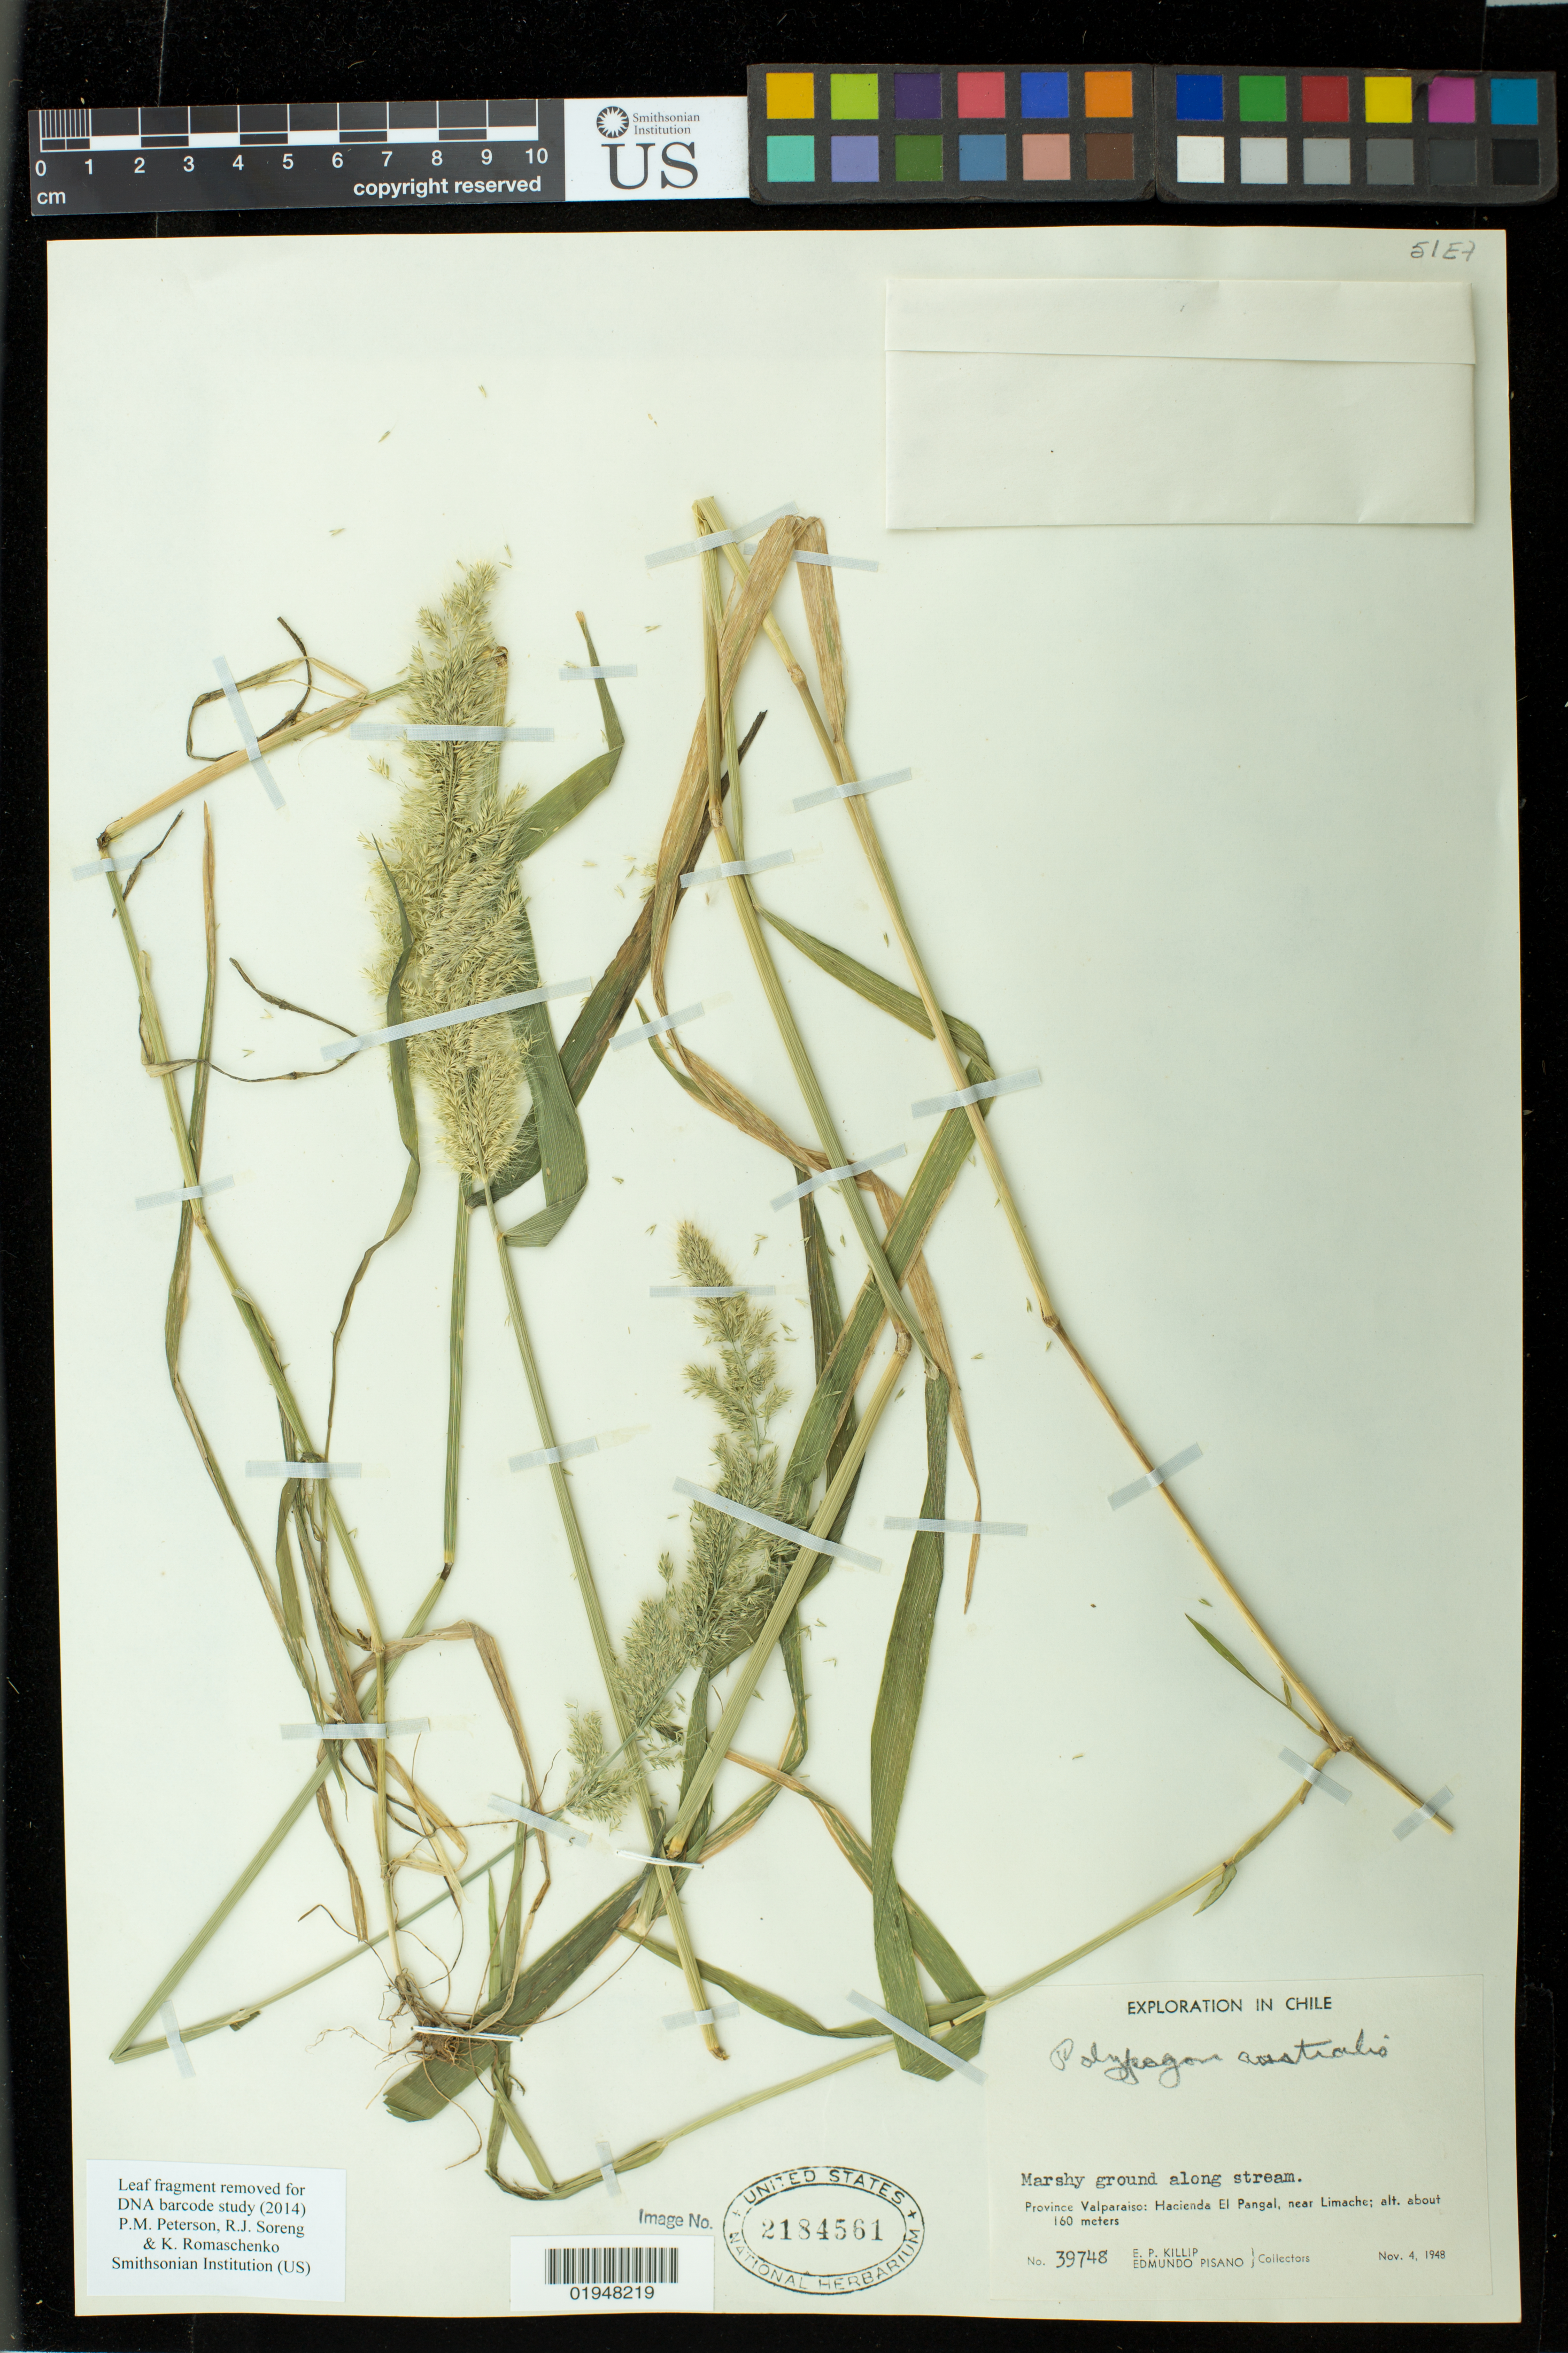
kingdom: Plantae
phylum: Tracheophyta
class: Liliopsida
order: Poales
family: Poaceae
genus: Polypogon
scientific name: Polypogon australis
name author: Brongn.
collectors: E. P. Killip & E. Pisano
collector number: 39748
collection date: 1948-11-04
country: Chile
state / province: Valparaíso (V)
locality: Valparaíso: Hacienda El Pangal, near Limache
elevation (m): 160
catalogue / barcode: US 2184561